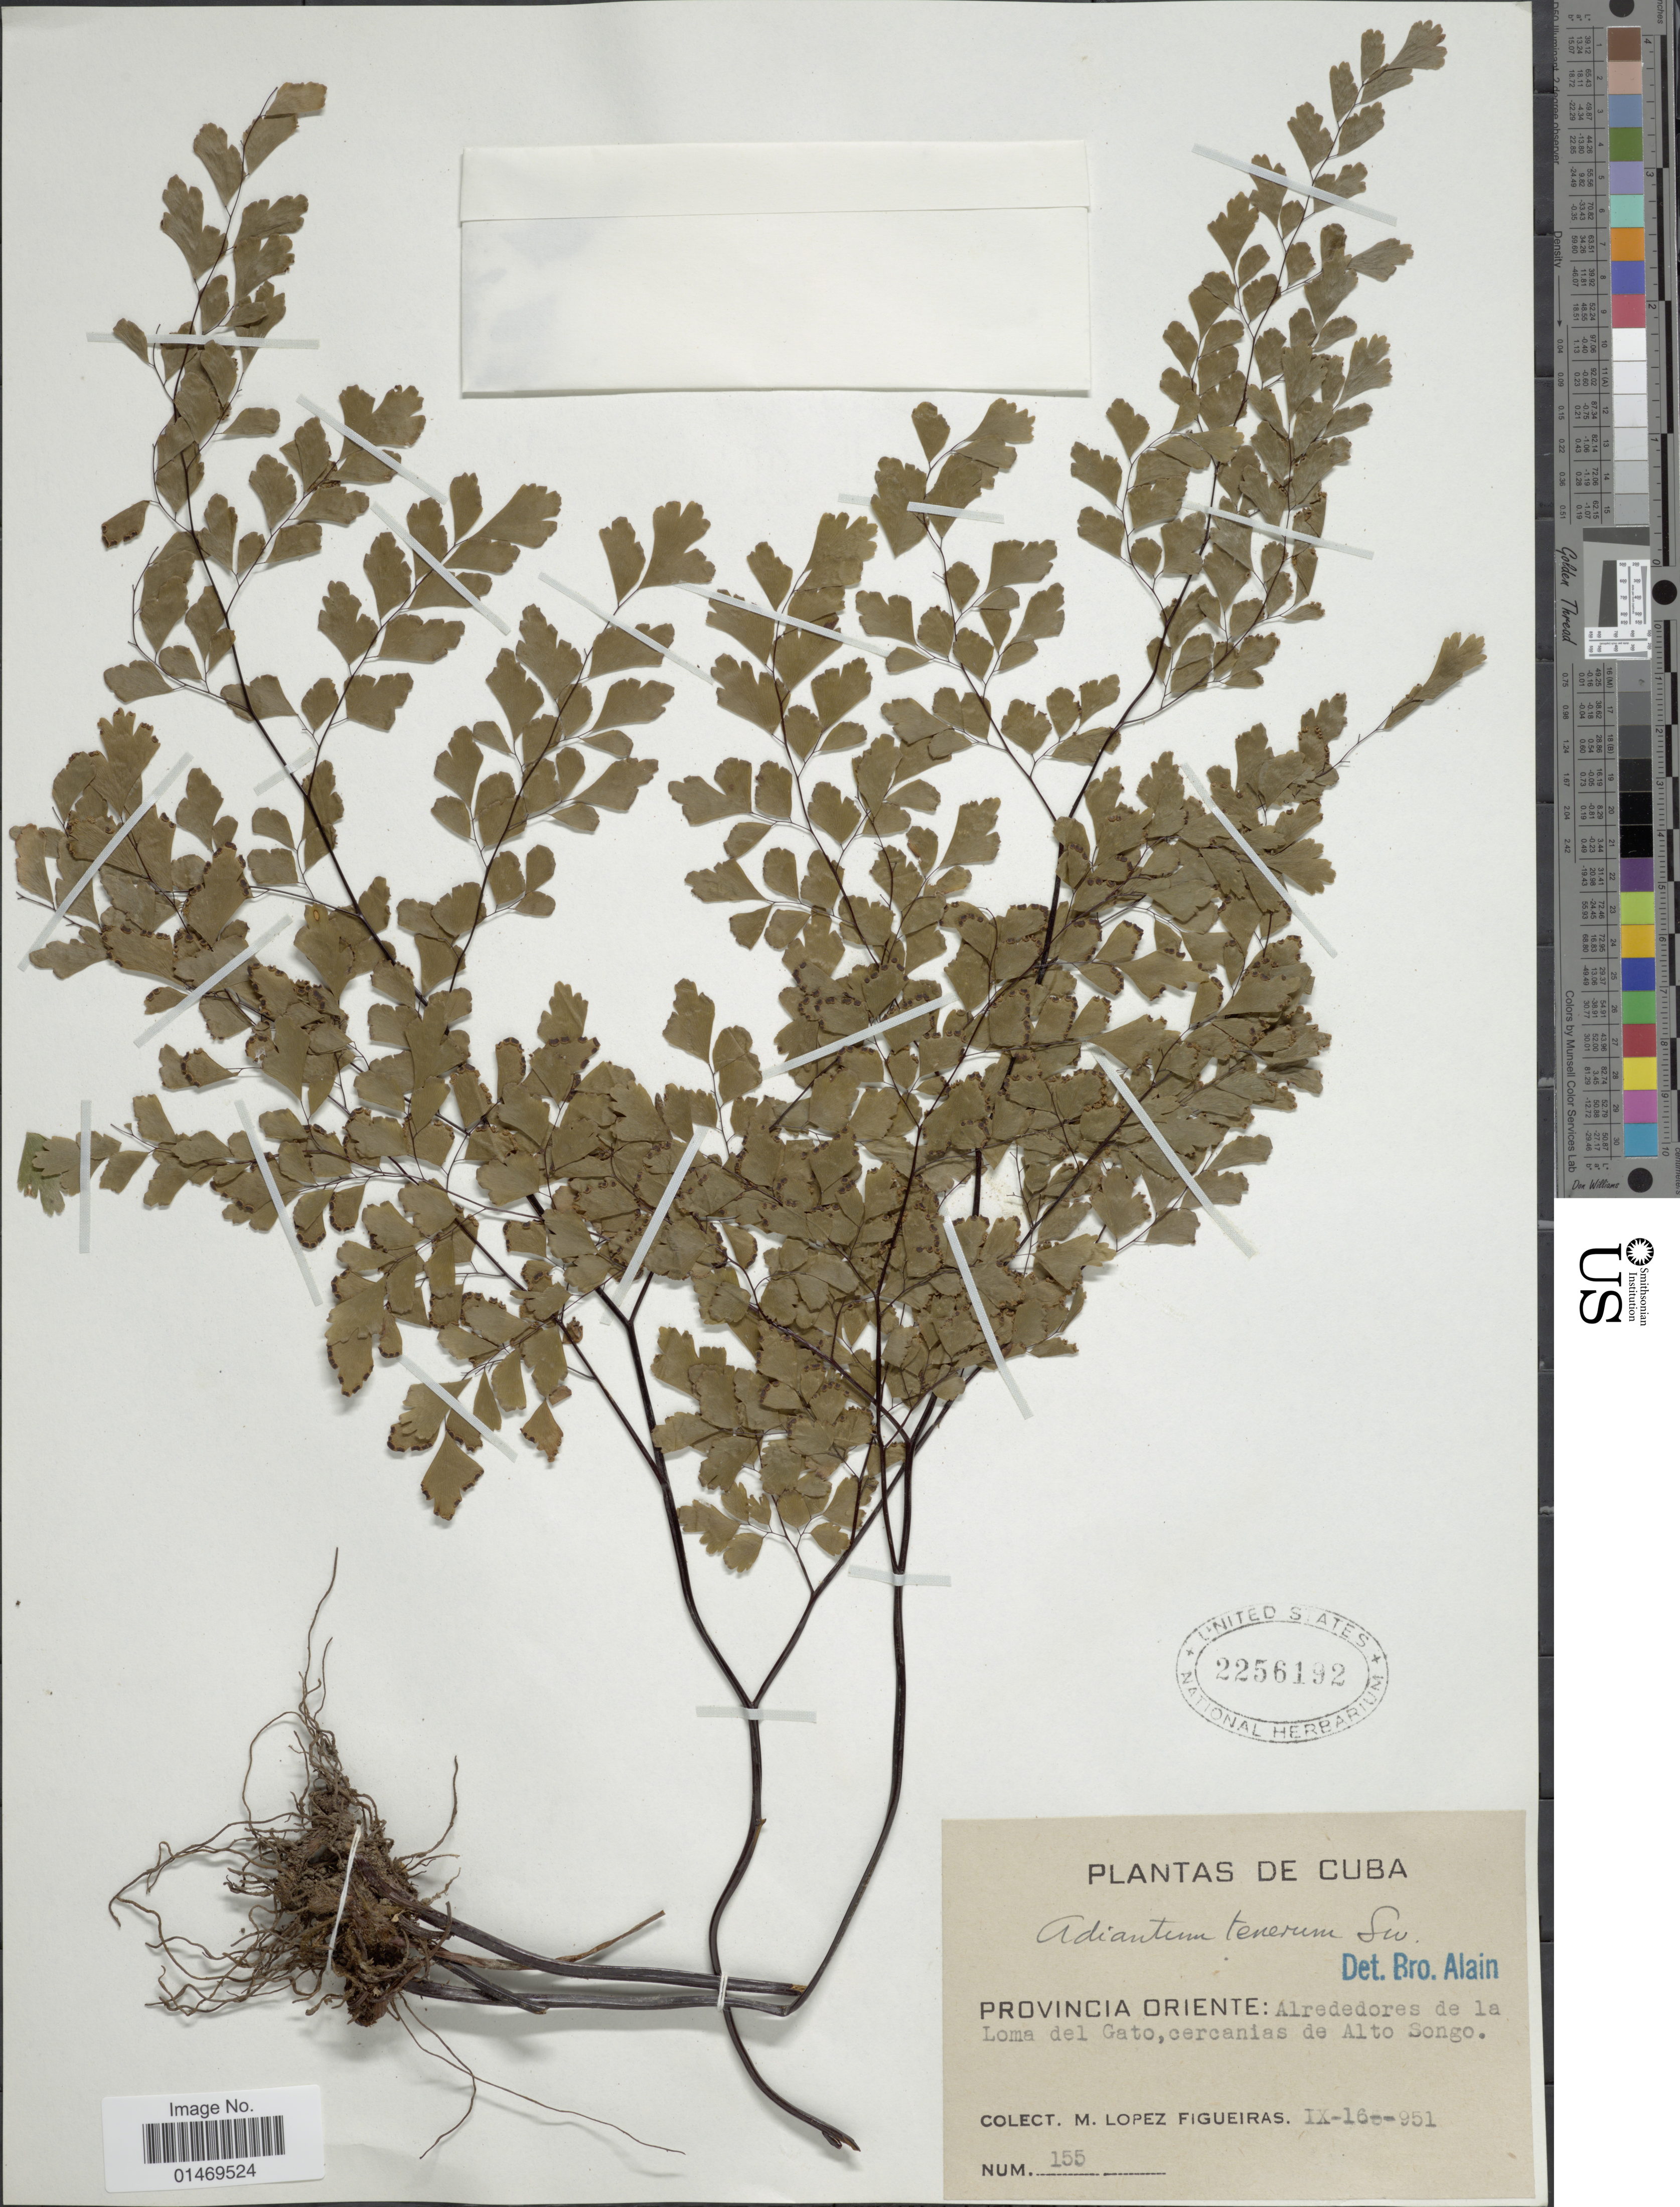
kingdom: Plantae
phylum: Tracheophyta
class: Polypodiopsida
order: Polypodiales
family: Pteridaceae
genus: Adiantum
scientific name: Adiantum tenerum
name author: Sw.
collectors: M. López Figueiras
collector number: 155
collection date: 1951-09-16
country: Cuba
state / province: Oriente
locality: Alrededores de la Loma del Gato, cercanias de Alto Songo.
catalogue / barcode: US 2256192